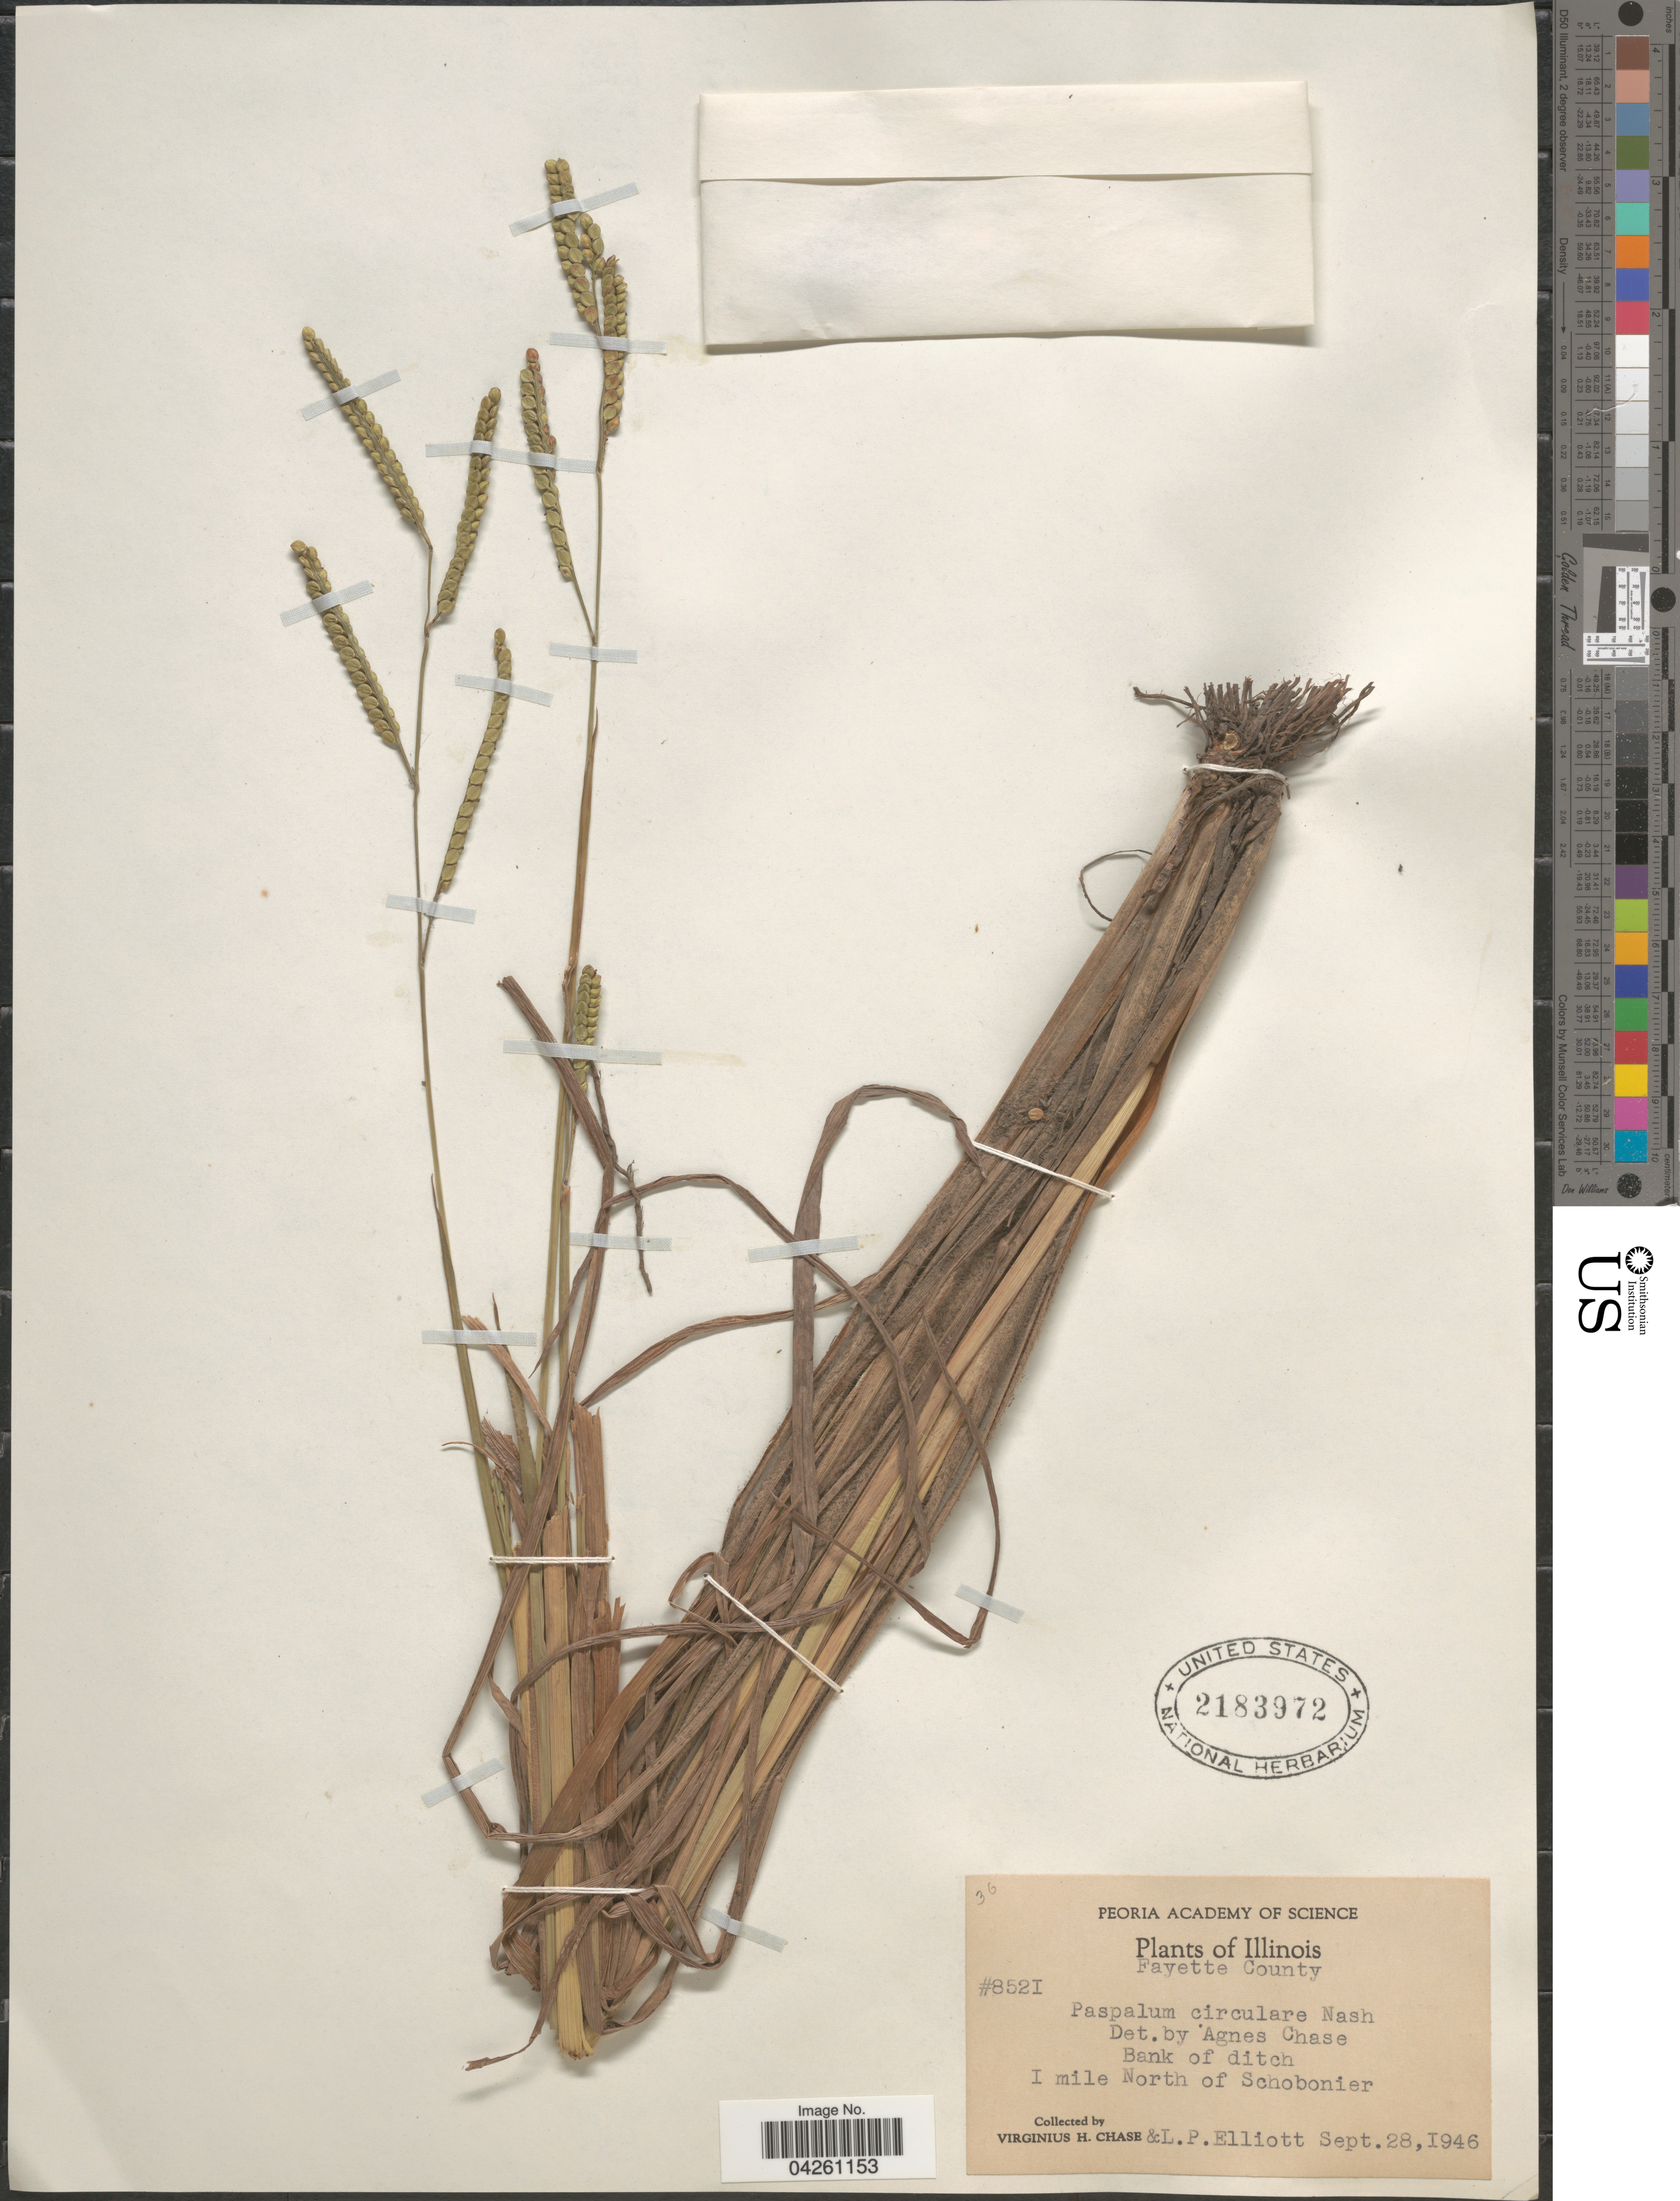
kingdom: Plantae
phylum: Tracheophyta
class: Liliopsida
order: Poales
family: Poaceae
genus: Paspalum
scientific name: Paspalum circulare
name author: Nash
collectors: V. H. Chase & L. Elliott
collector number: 8521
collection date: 1946-09-28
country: United States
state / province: Illinois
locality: Fayette County. Bank of ditch 1 mile North of Schobonier.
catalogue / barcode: US 2183972